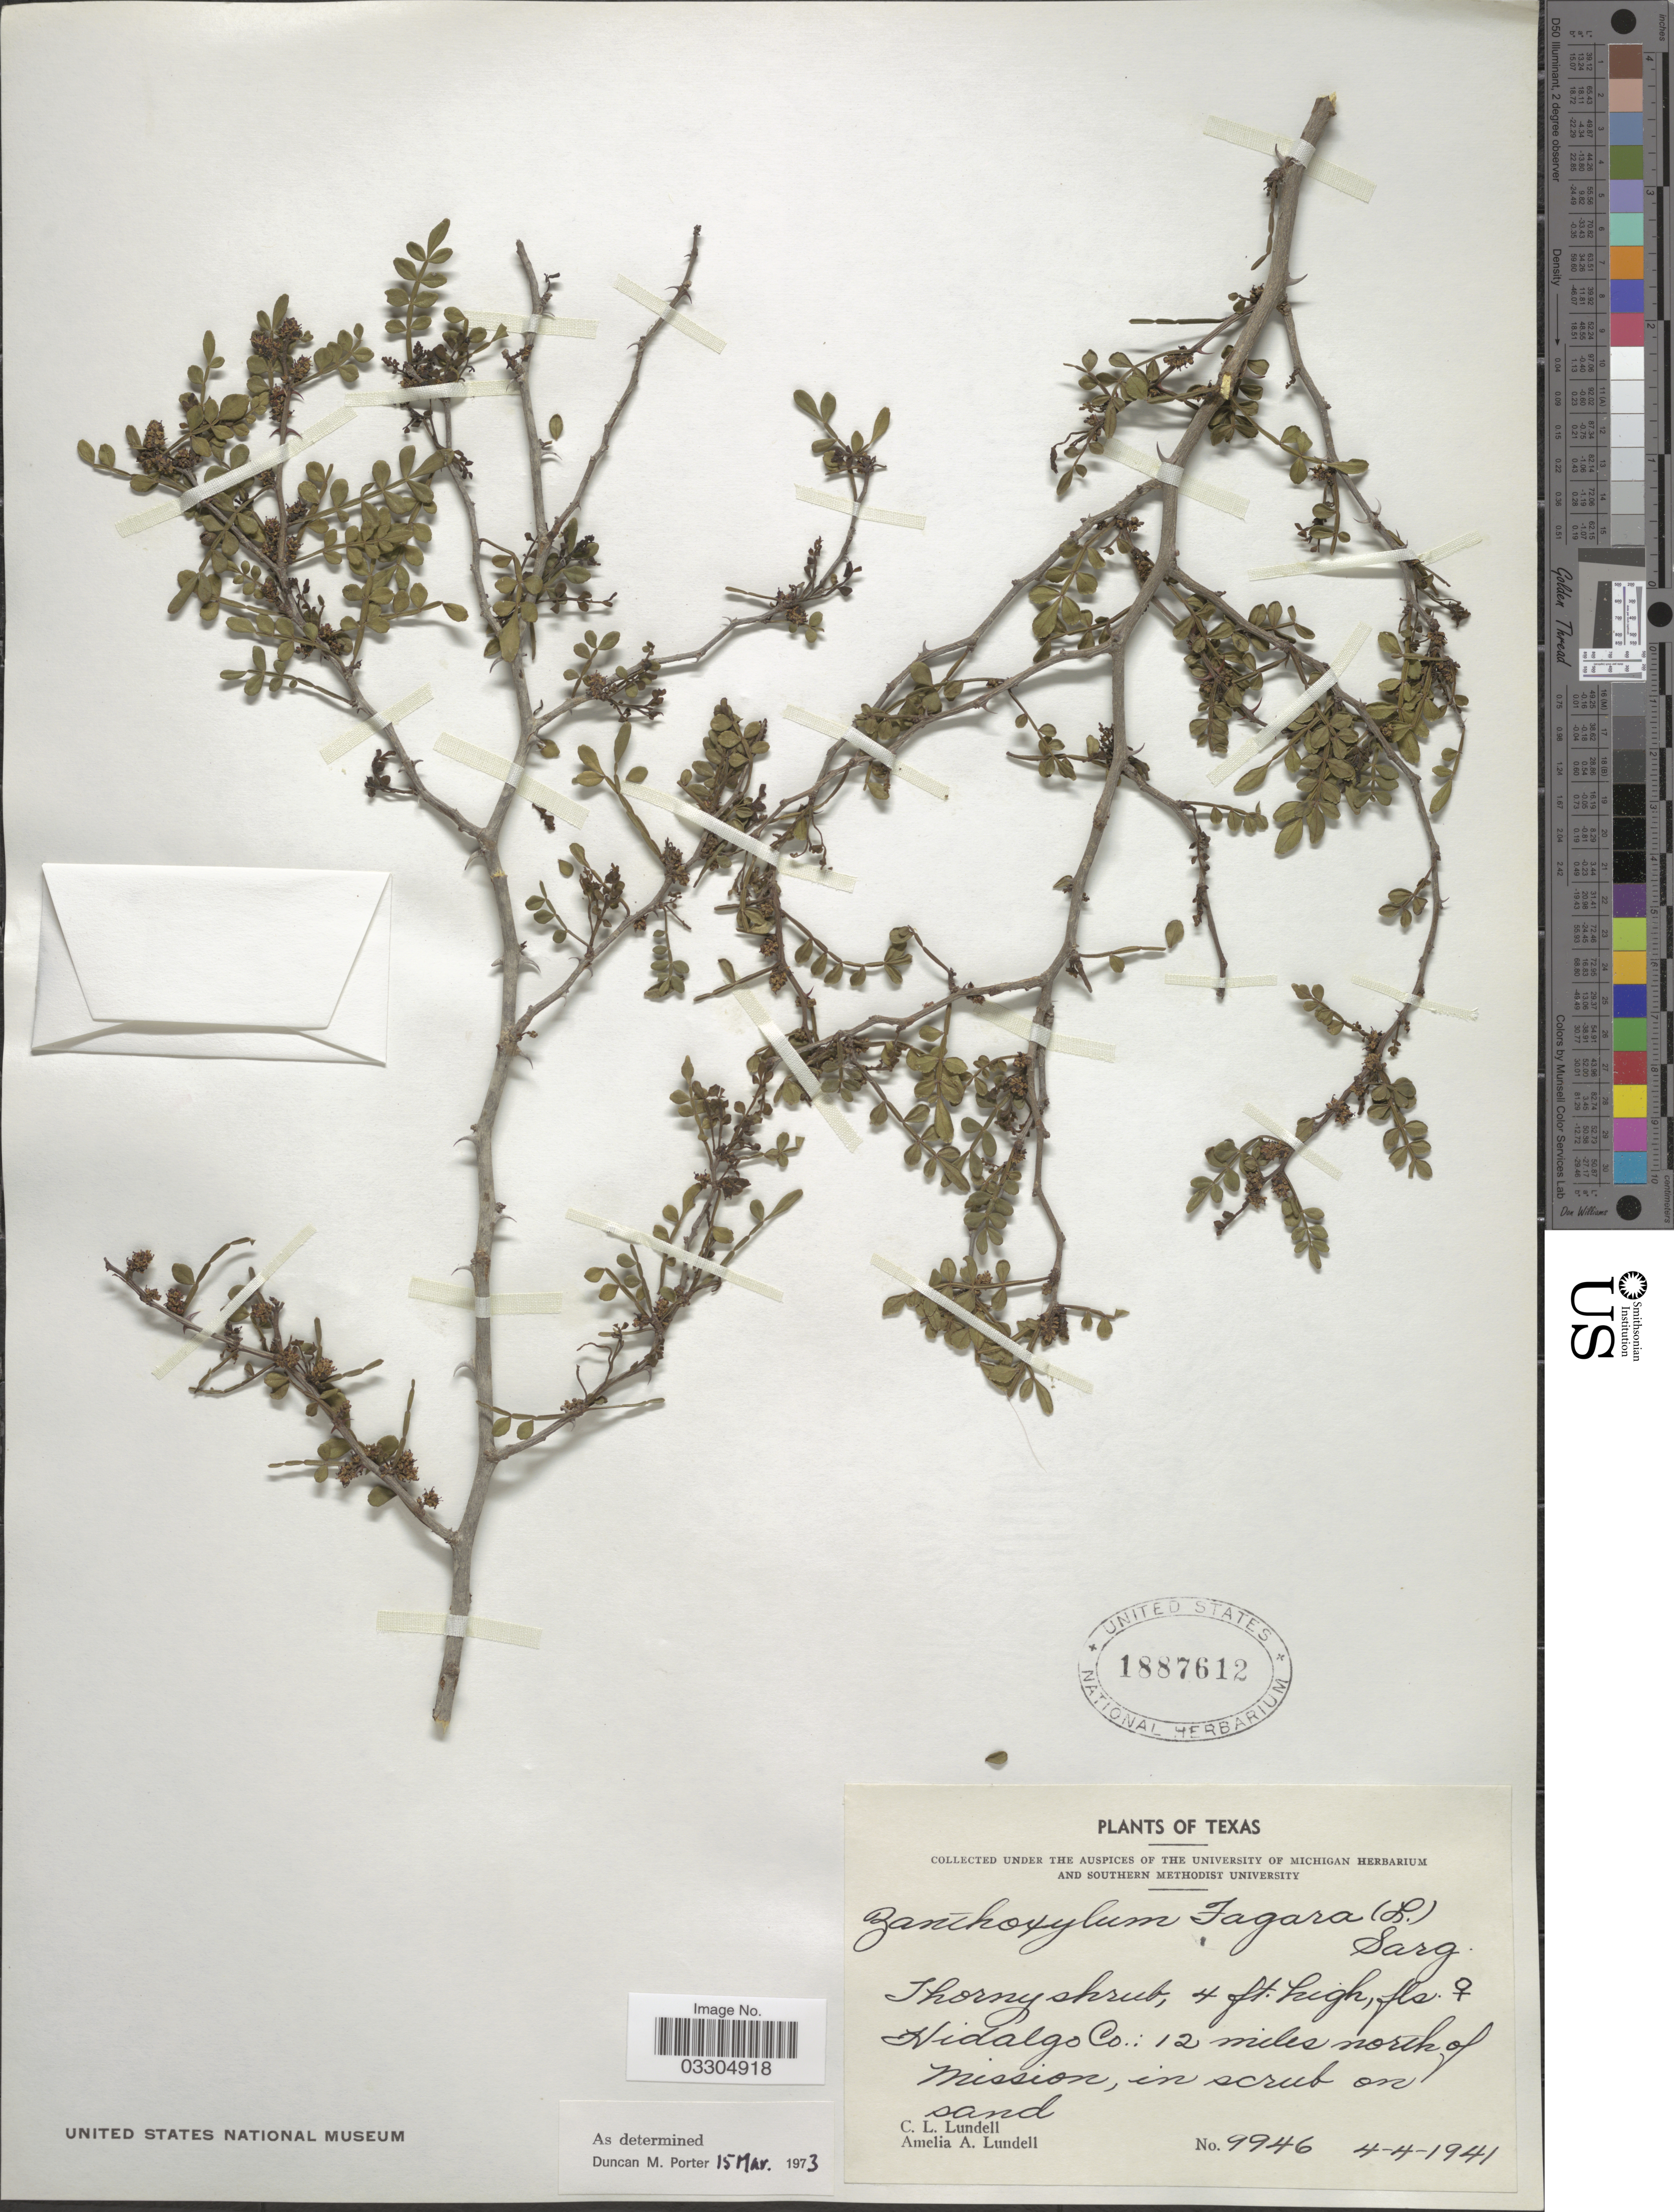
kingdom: Plantae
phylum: Tracheophyta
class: Magnoliopsida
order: Sapindales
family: Rutaceae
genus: Zanthoxylum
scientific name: Zanthoxylum fagara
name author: (L.) Sarg.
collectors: C. L. Lundell & A. A. Lundell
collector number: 9946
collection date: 1941-04-04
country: United States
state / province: Texas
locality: Hidalgo Co.: 12 miles north of Mission.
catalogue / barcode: US 1887612